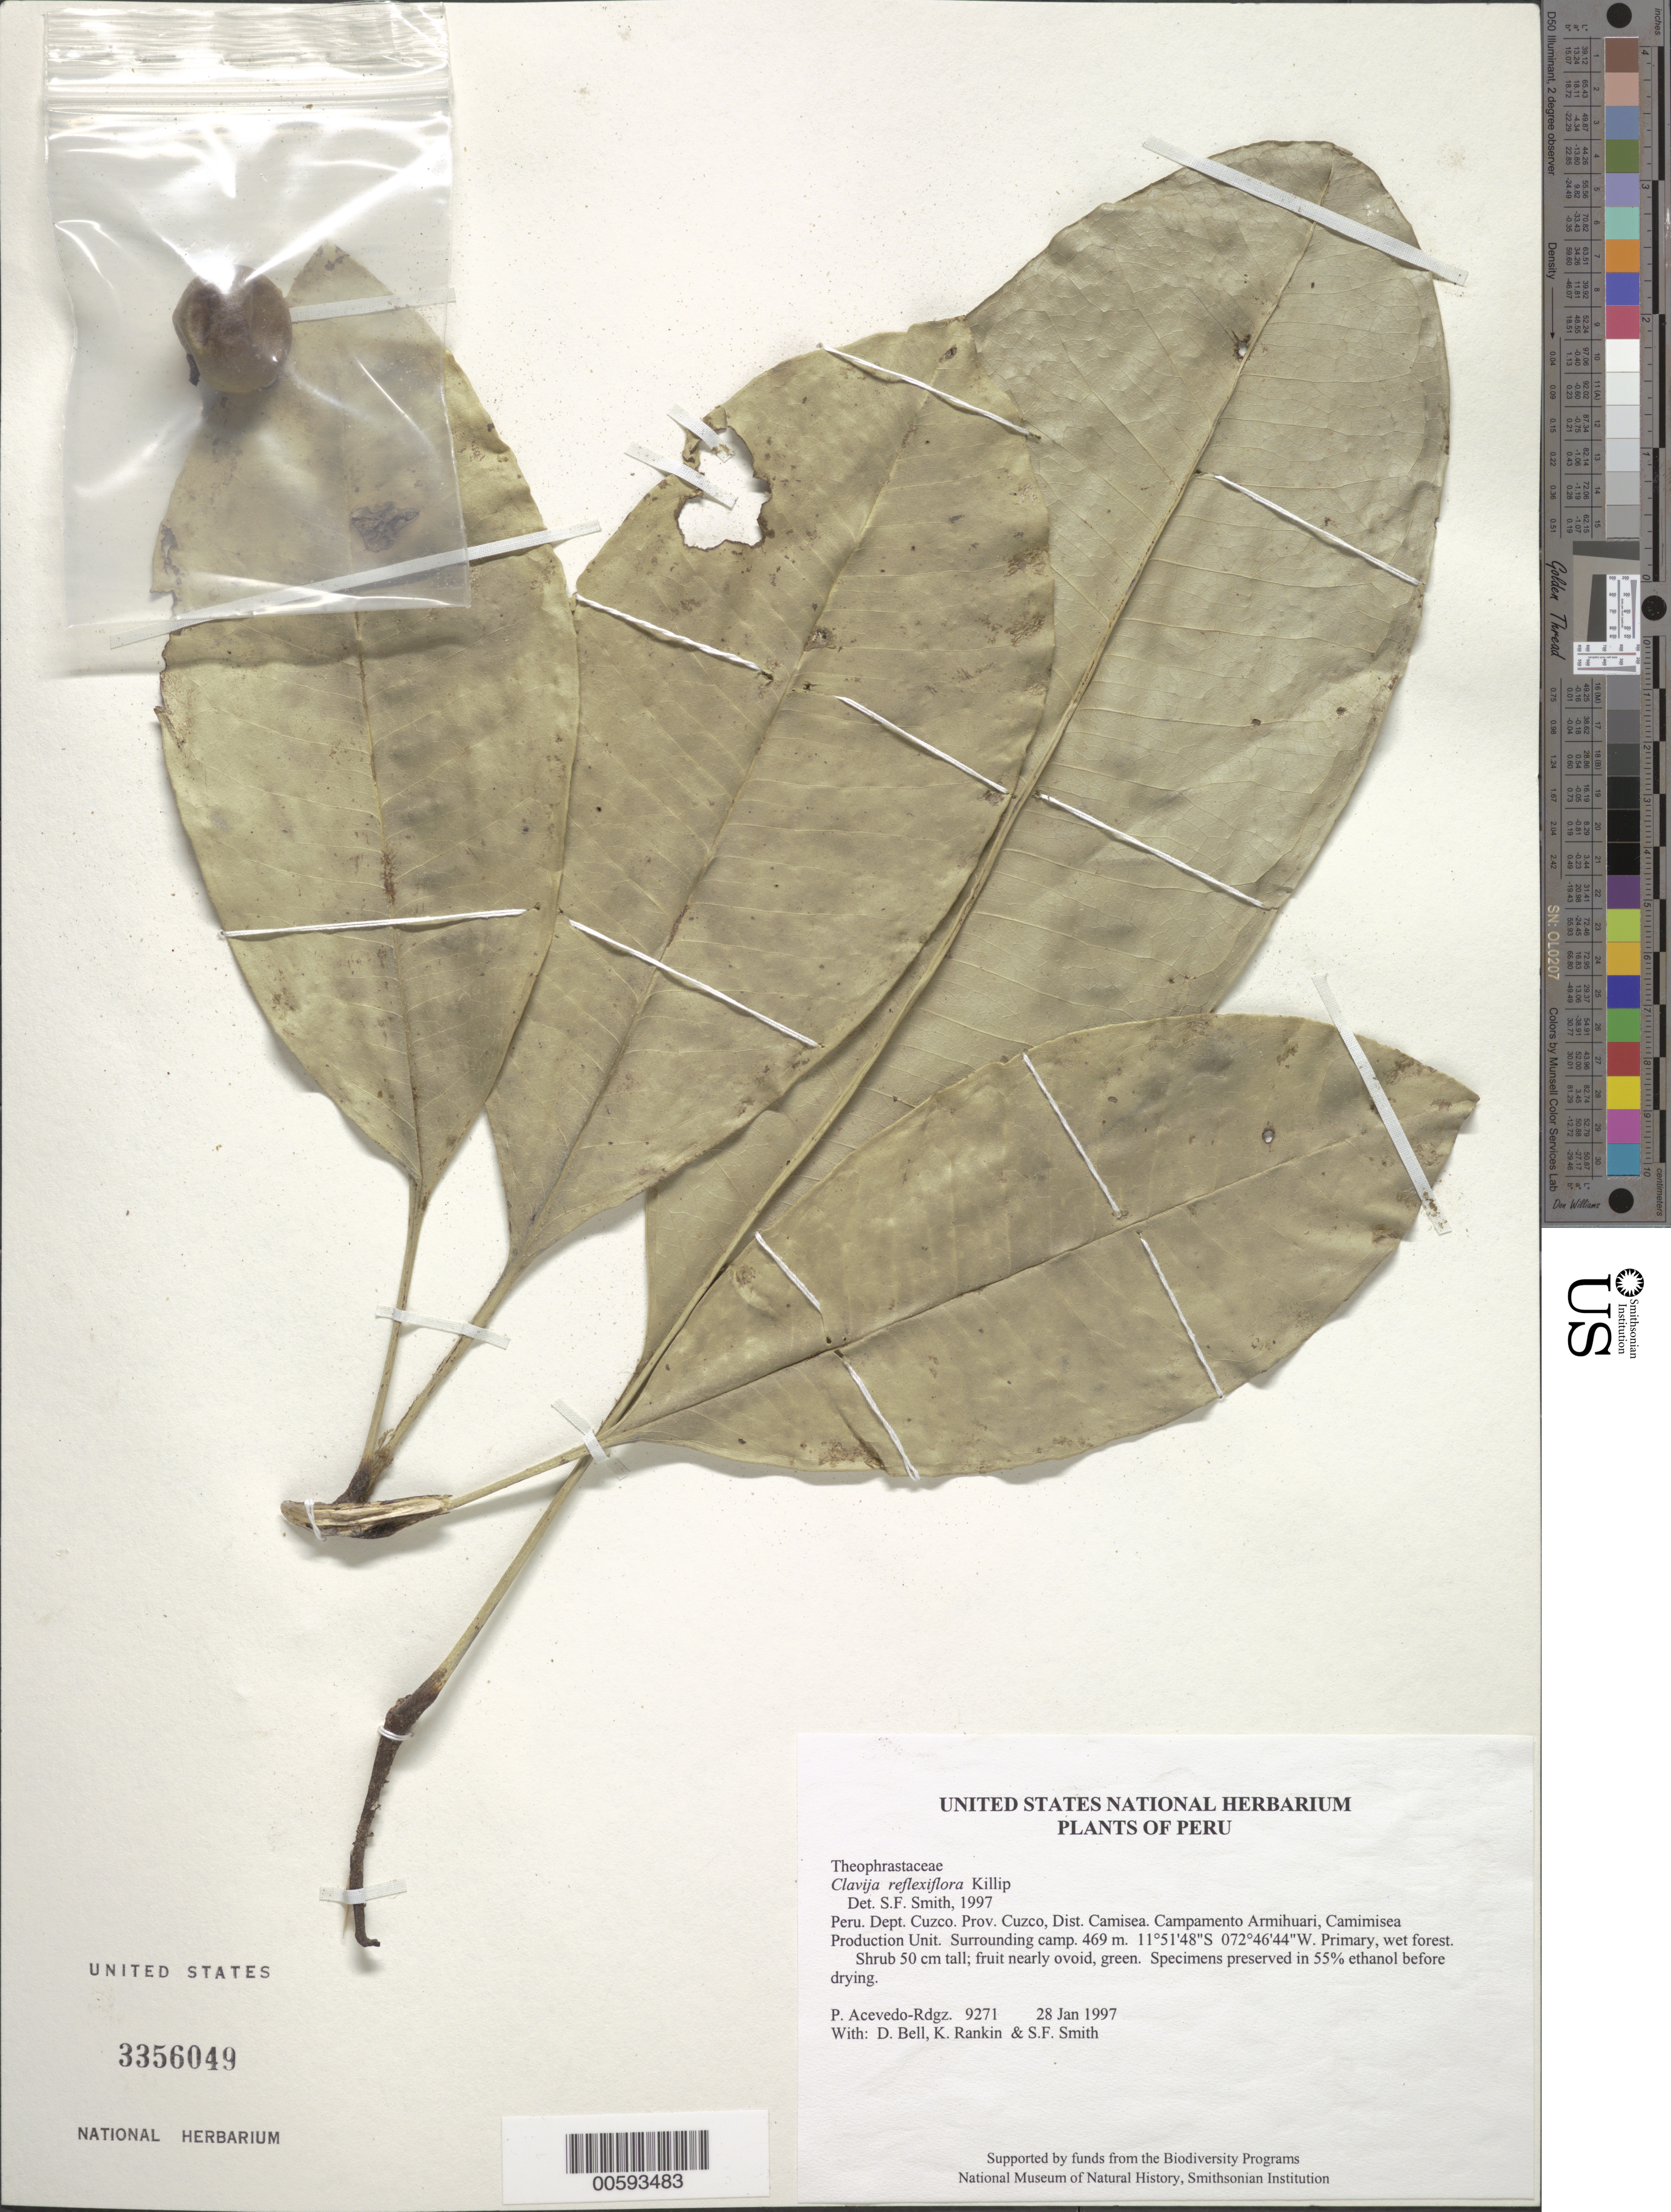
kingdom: Plantae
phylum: Tracheophyta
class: Magnoliopsida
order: Ericales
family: Primulaceae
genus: Clavija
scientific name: Clavija reflexiflora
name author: Killip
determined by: Smith, Stephen F., (US), NMNH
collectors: P. Acevedo-Rodr., D. A. Bell, K. B. Rankin & S.F. Smith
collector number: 9271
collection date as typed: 28 Jan 1997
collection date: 1997-01-28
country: Peru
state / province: Cusco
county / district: Cusco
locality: Districto Camisea, Campamento Armihuari, Camimisea Production Unit. Surrounding camp.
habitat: Primary, wet forest.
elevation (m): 469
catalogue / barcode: US 3356049